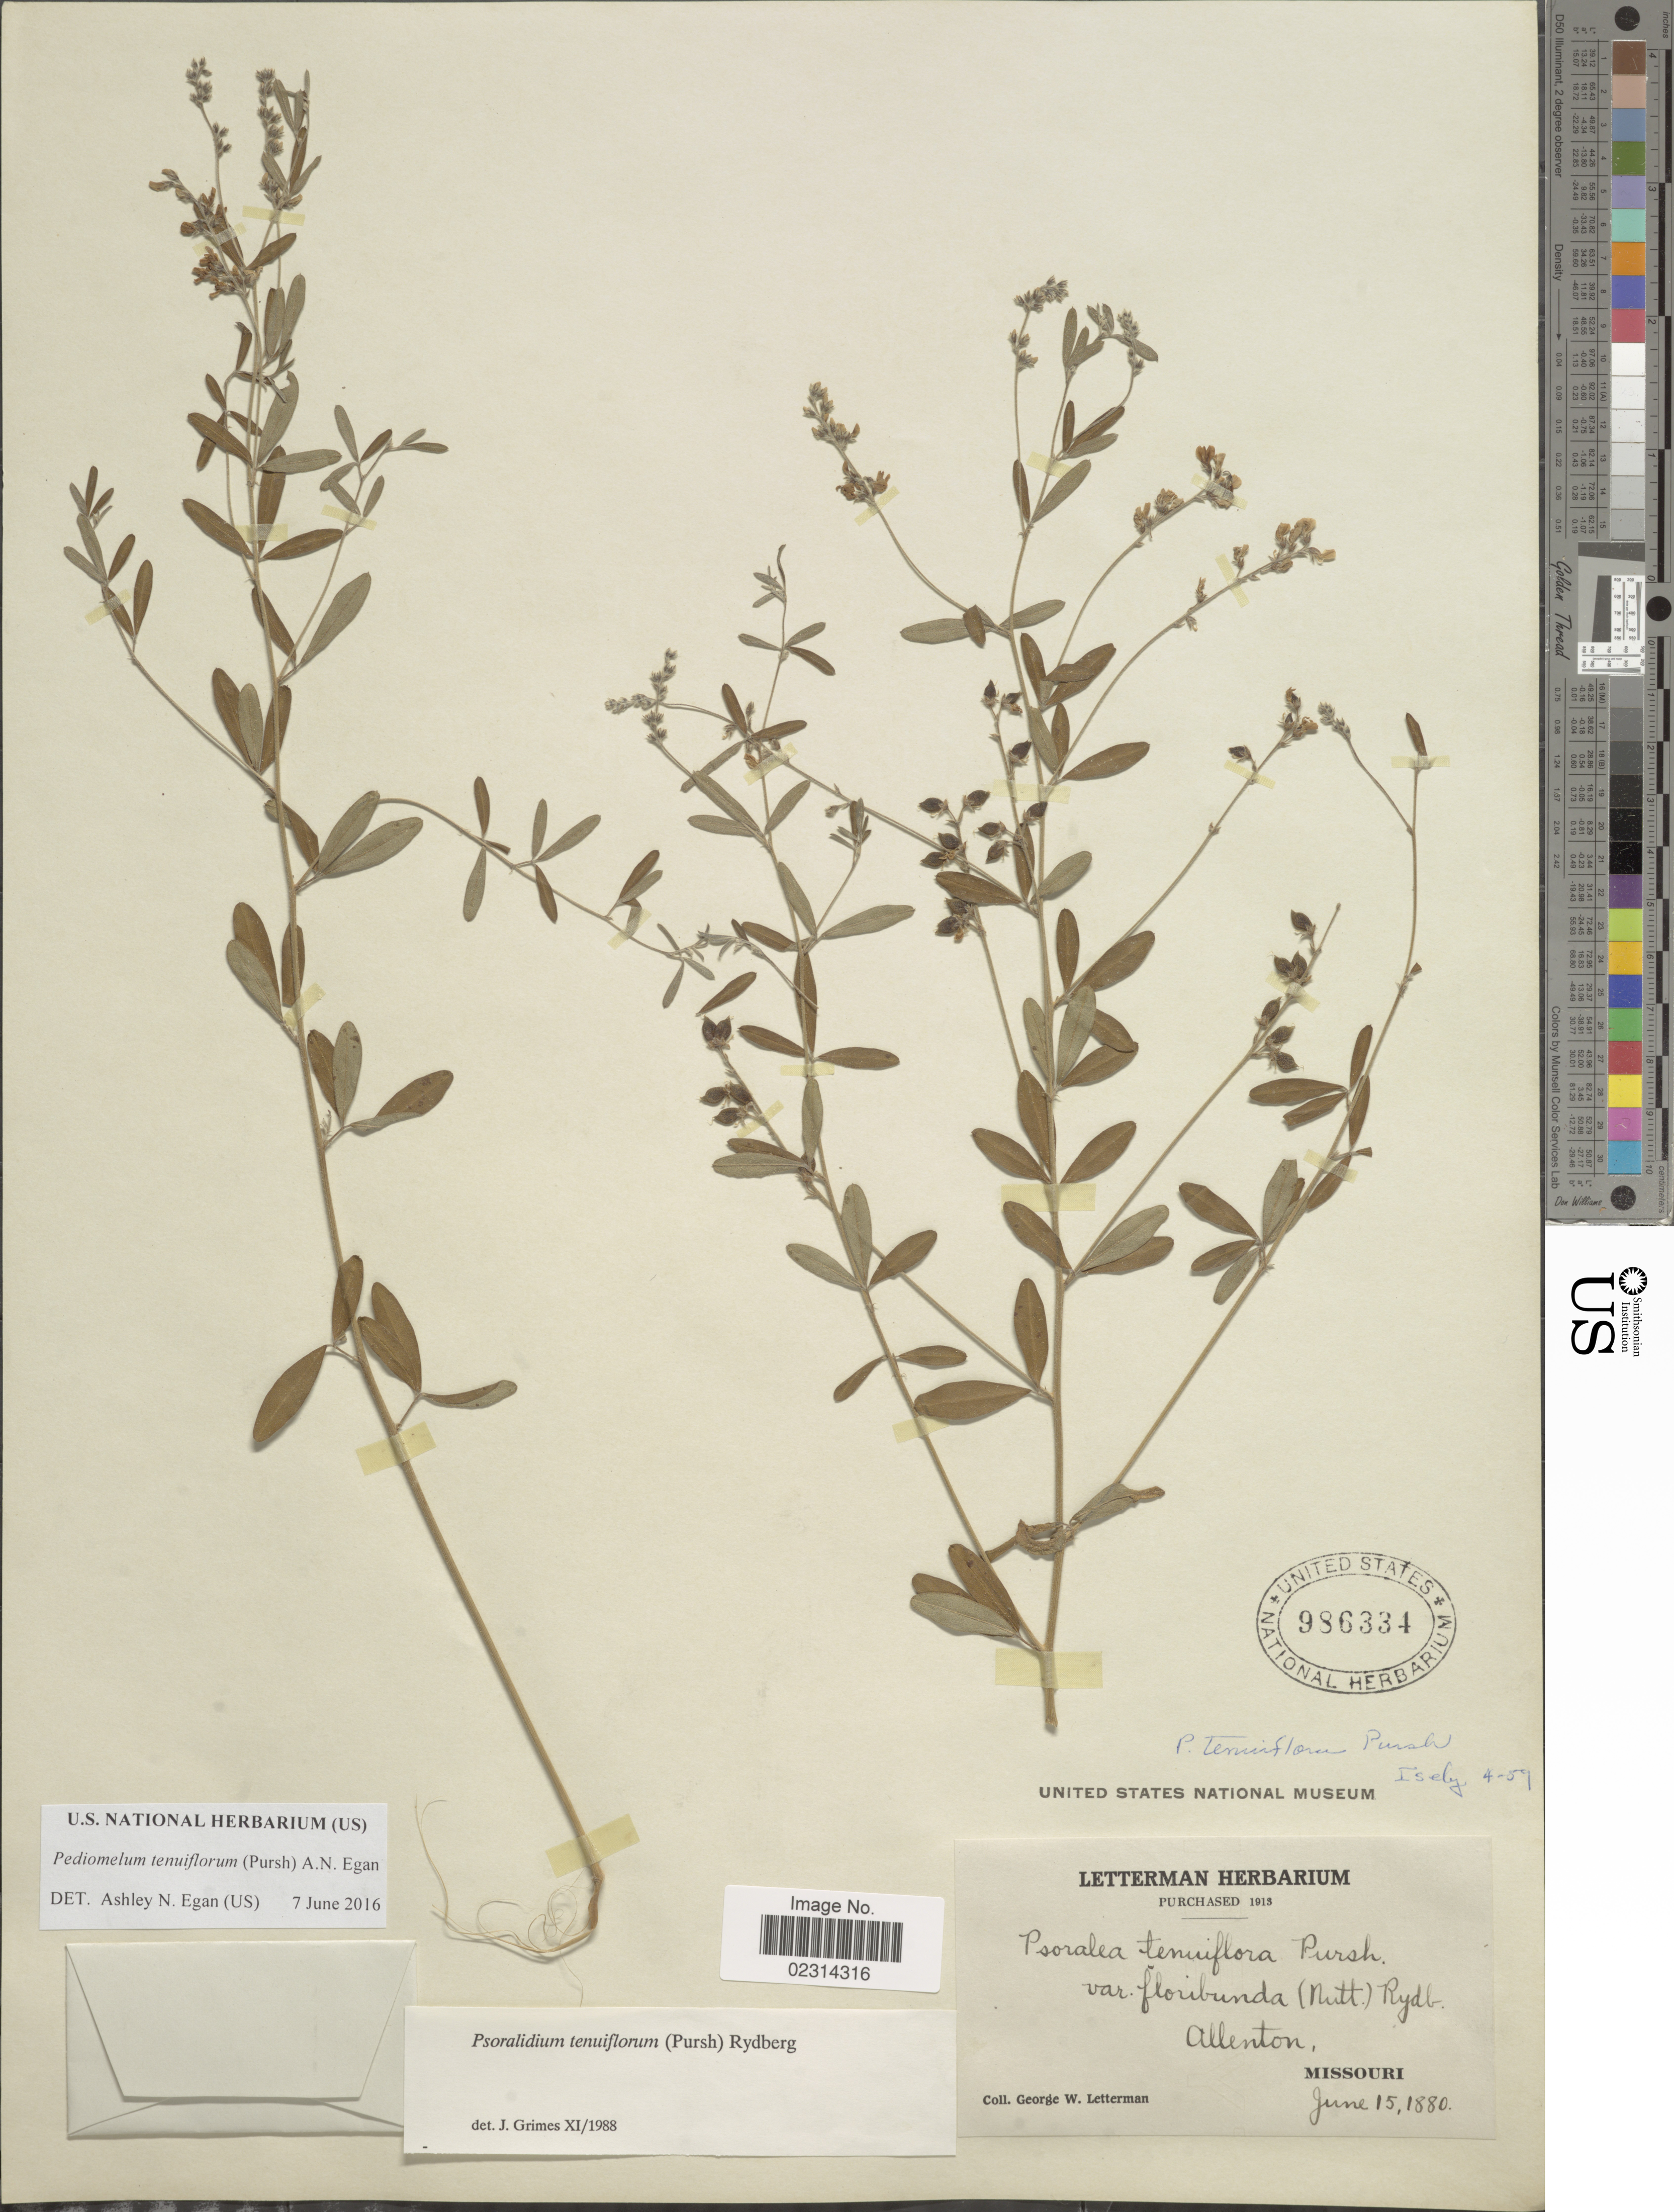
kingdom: Plantae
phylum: Tracheophyta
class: Magnoliopsida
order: Fabales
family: Fabaceae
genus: Psoralidium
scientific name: Psoralidium tenuiflorum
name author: (Pursh) Rydb.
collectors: G. W. Letterman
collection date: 1880-06-15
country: United States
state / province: Missouri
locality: Allenton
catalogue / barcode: US 986334